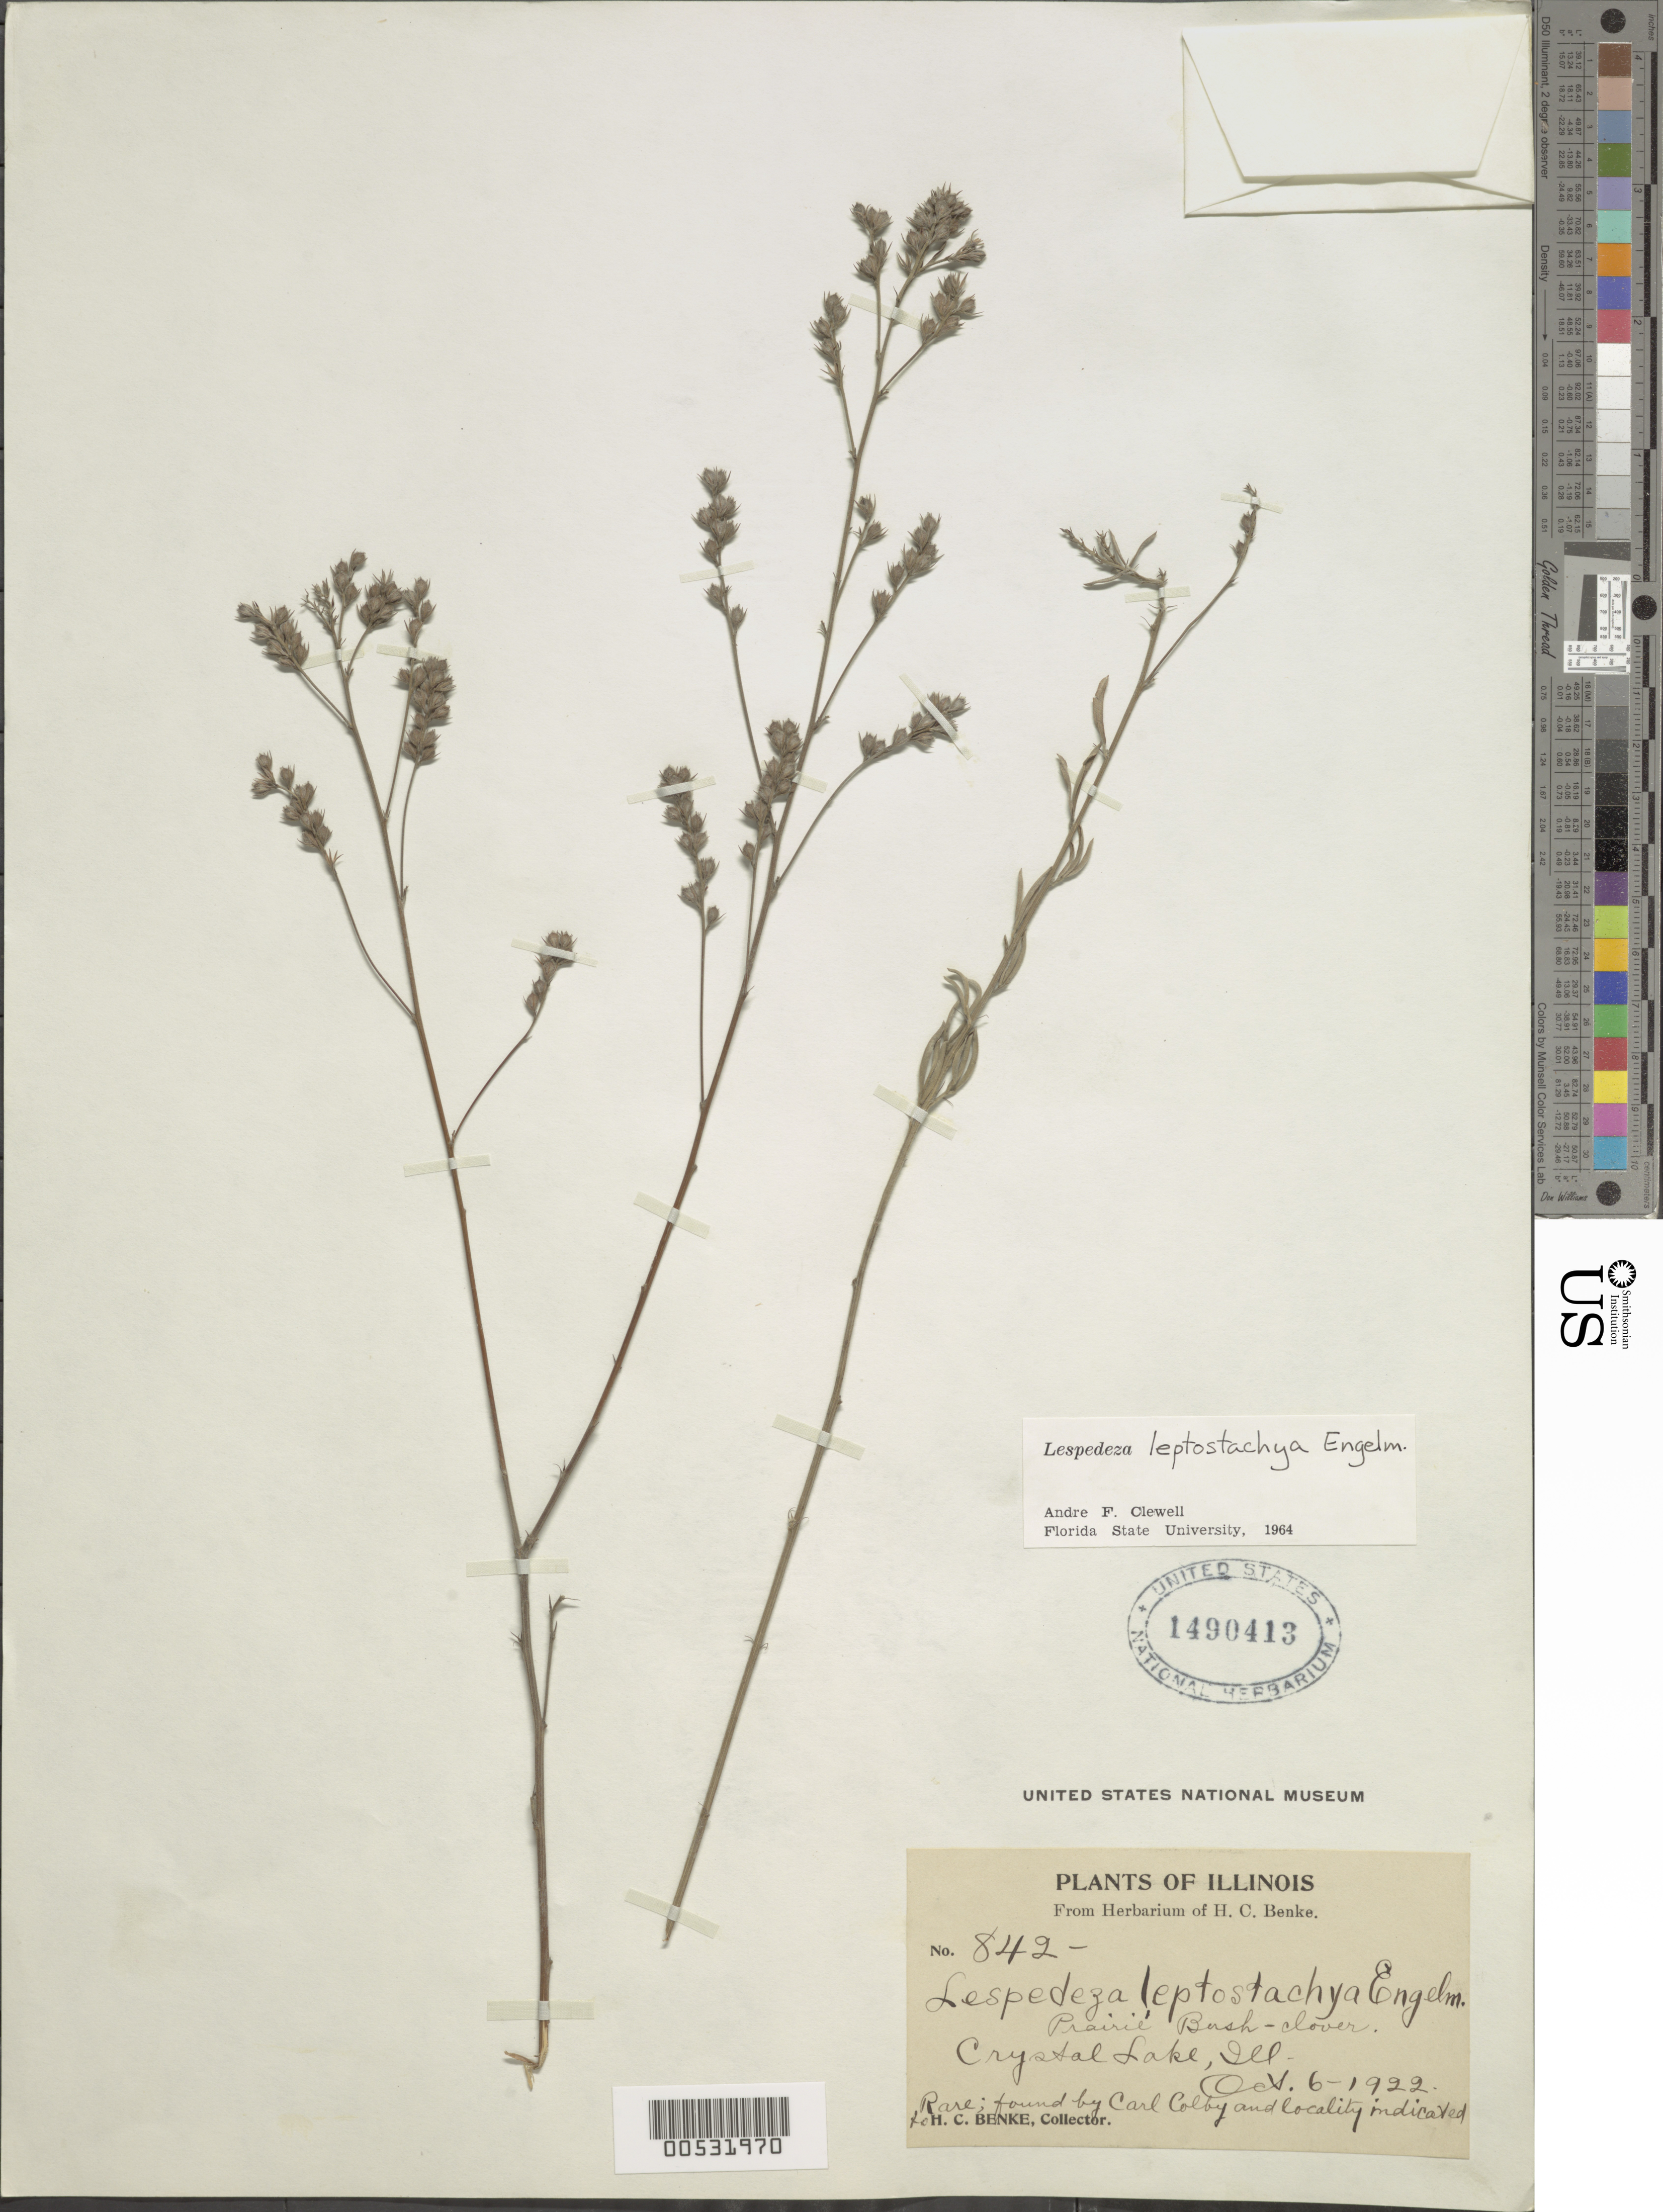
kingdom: Plantae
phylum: Tracheophyta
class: Magnoliopsida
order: Fabales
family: Fabaceae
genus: Lespedeza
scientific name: Lespedeza leptostachya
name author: Engelm.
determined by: Clewell, Andre Francis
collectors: H. Benke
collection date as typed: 06 Oct 1922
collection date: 1922-10-06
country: United States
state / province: Illinois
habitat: Prairie Bush-clover.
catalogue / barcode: US 1490413